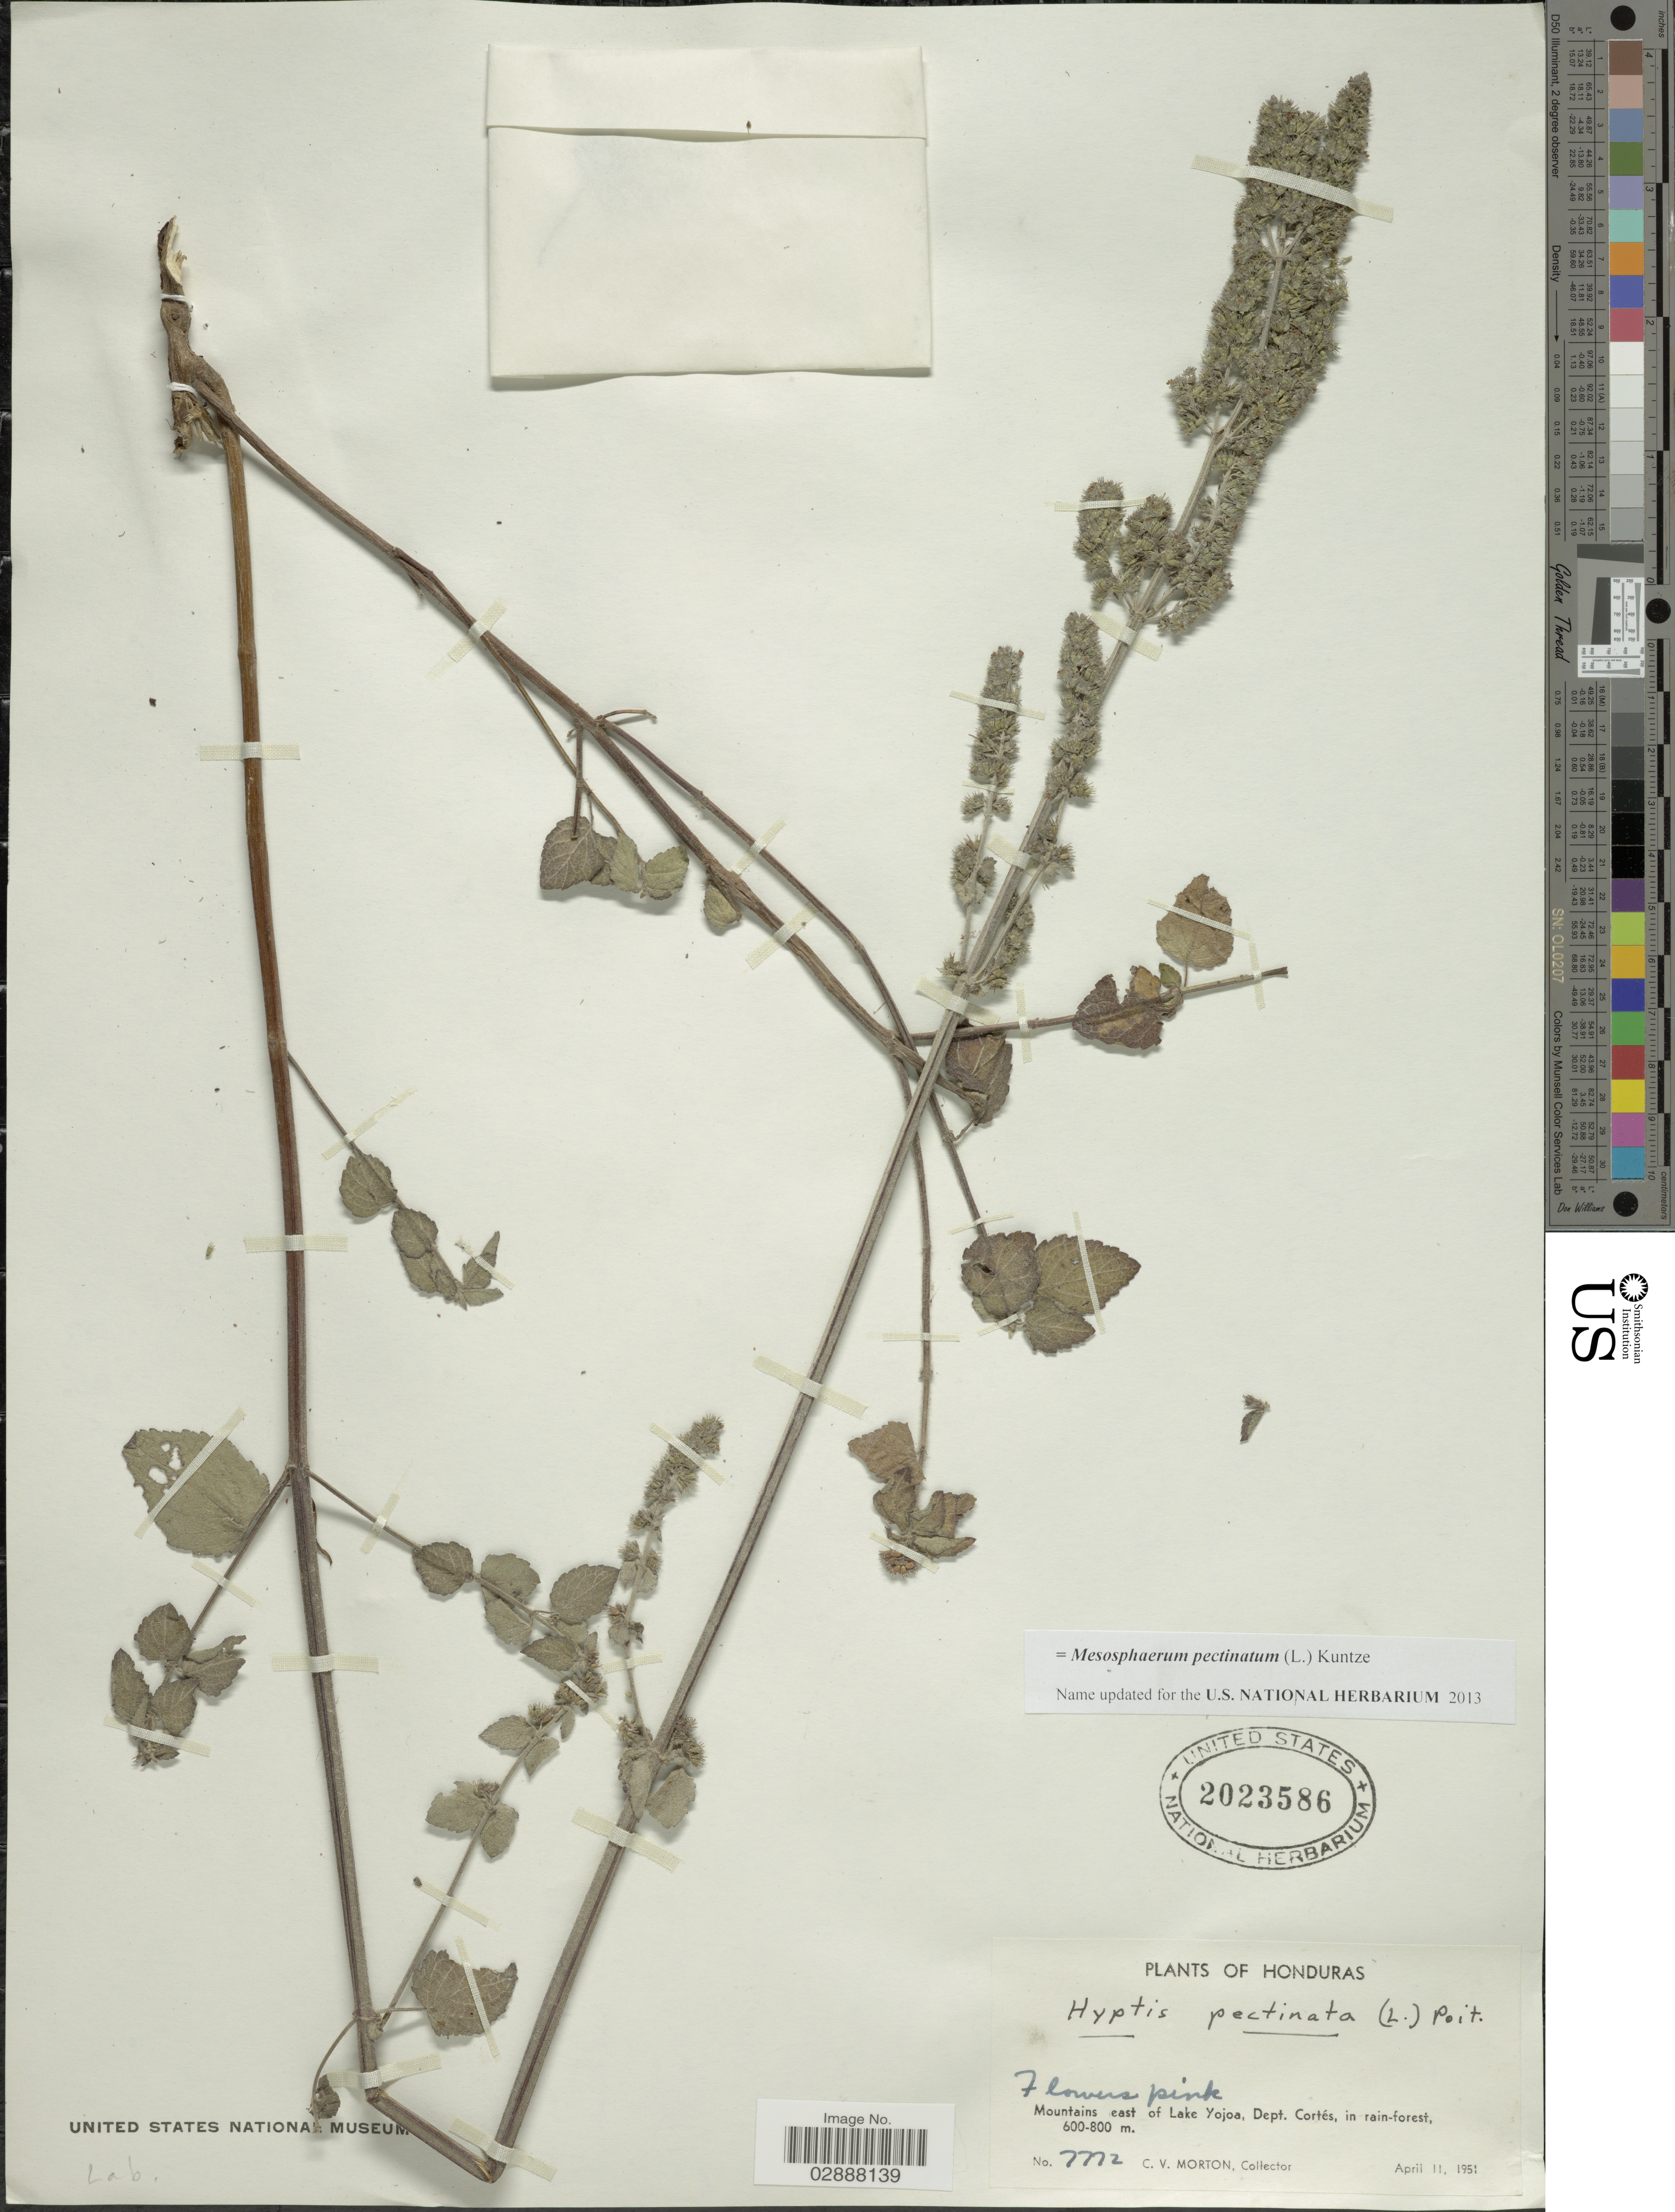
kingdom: Plantae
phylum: Tracheophyta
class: Magnoliopsida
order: Lamiales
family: Lamiaceae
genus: Mesosphaerum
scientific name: Mesosphaerum pectinatum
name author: (L.) Kuntze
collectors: C. V. Morton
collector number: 7772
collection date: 1951-04-11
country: Honduras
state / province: Cortés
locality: Mountains east of Lake Yojoa, Dept. Cortés.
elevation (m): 600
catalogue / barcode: US 2023586